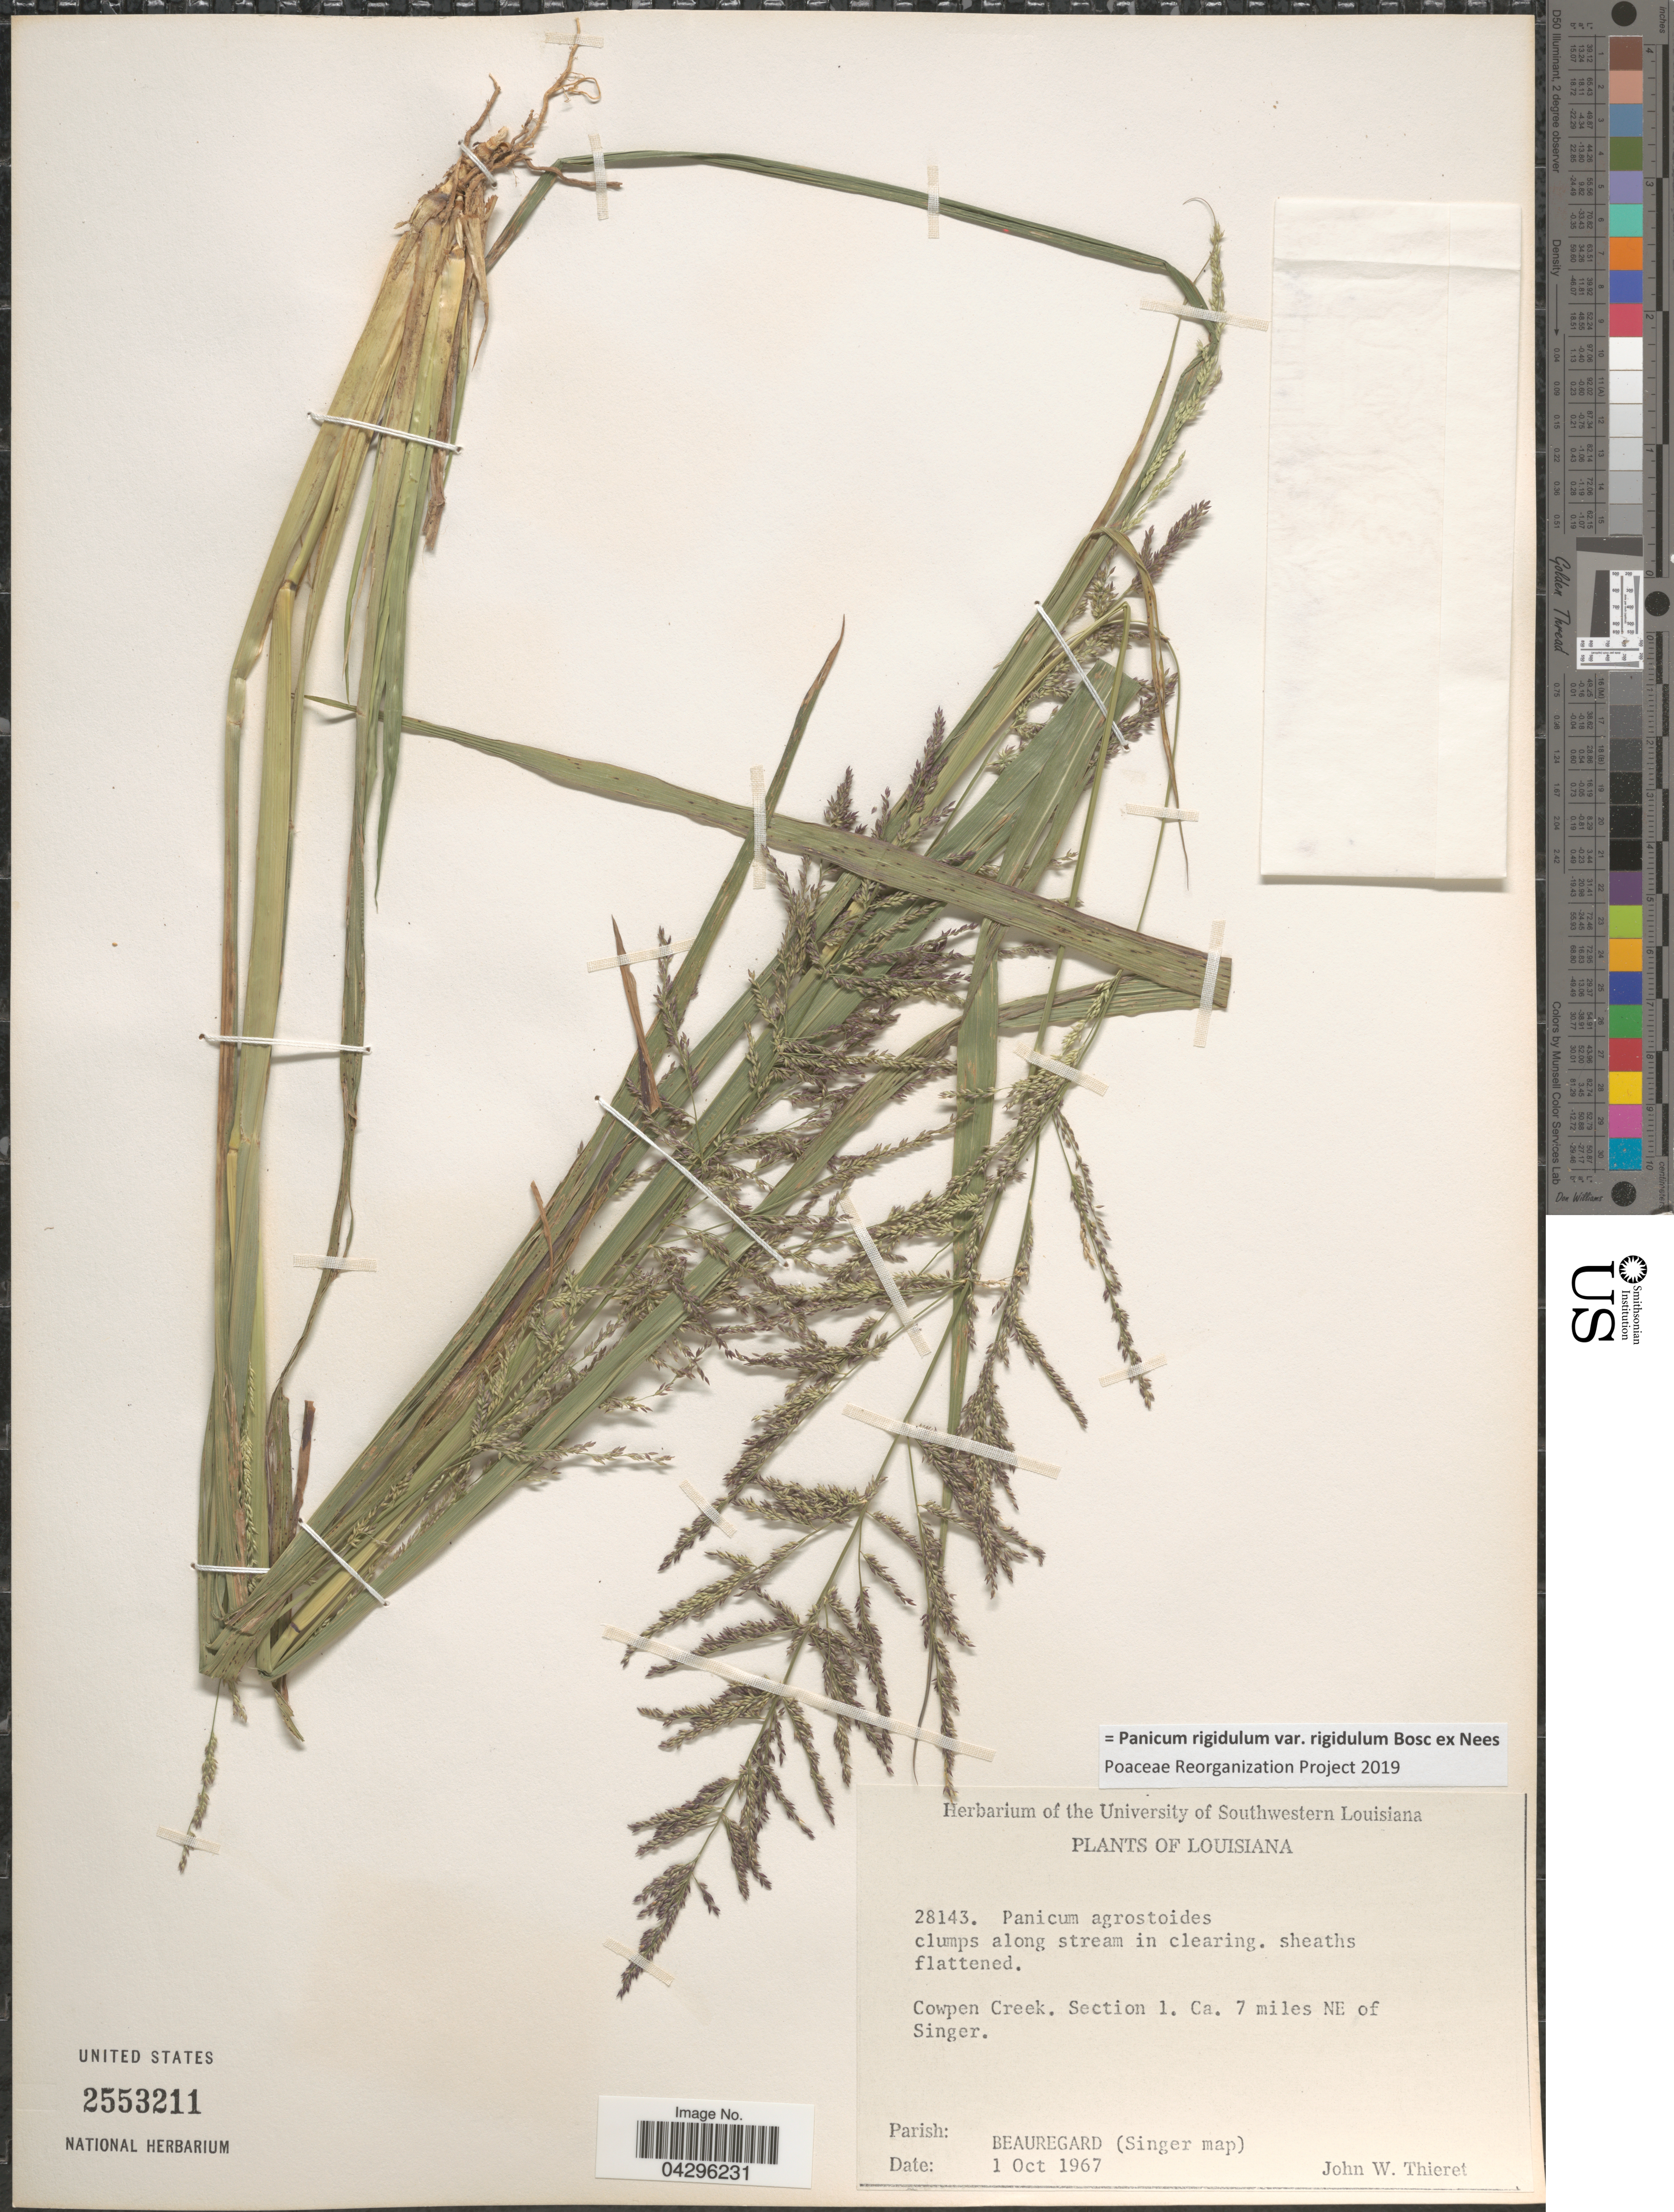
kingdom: Plantae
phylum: Tracheophyta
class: Liliopsida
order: Poales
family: Poaceae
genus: Panicum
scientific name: Panicum rigidulum var. rigidulum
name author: Bosc ex Nees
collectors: J. W. Thieret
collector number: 28143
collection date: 1967-10-01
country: United States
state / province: Louisiana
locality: Cowpen Creek. Section 1. Ca. 7 miles NE of Singer.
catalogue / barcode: US 2553211